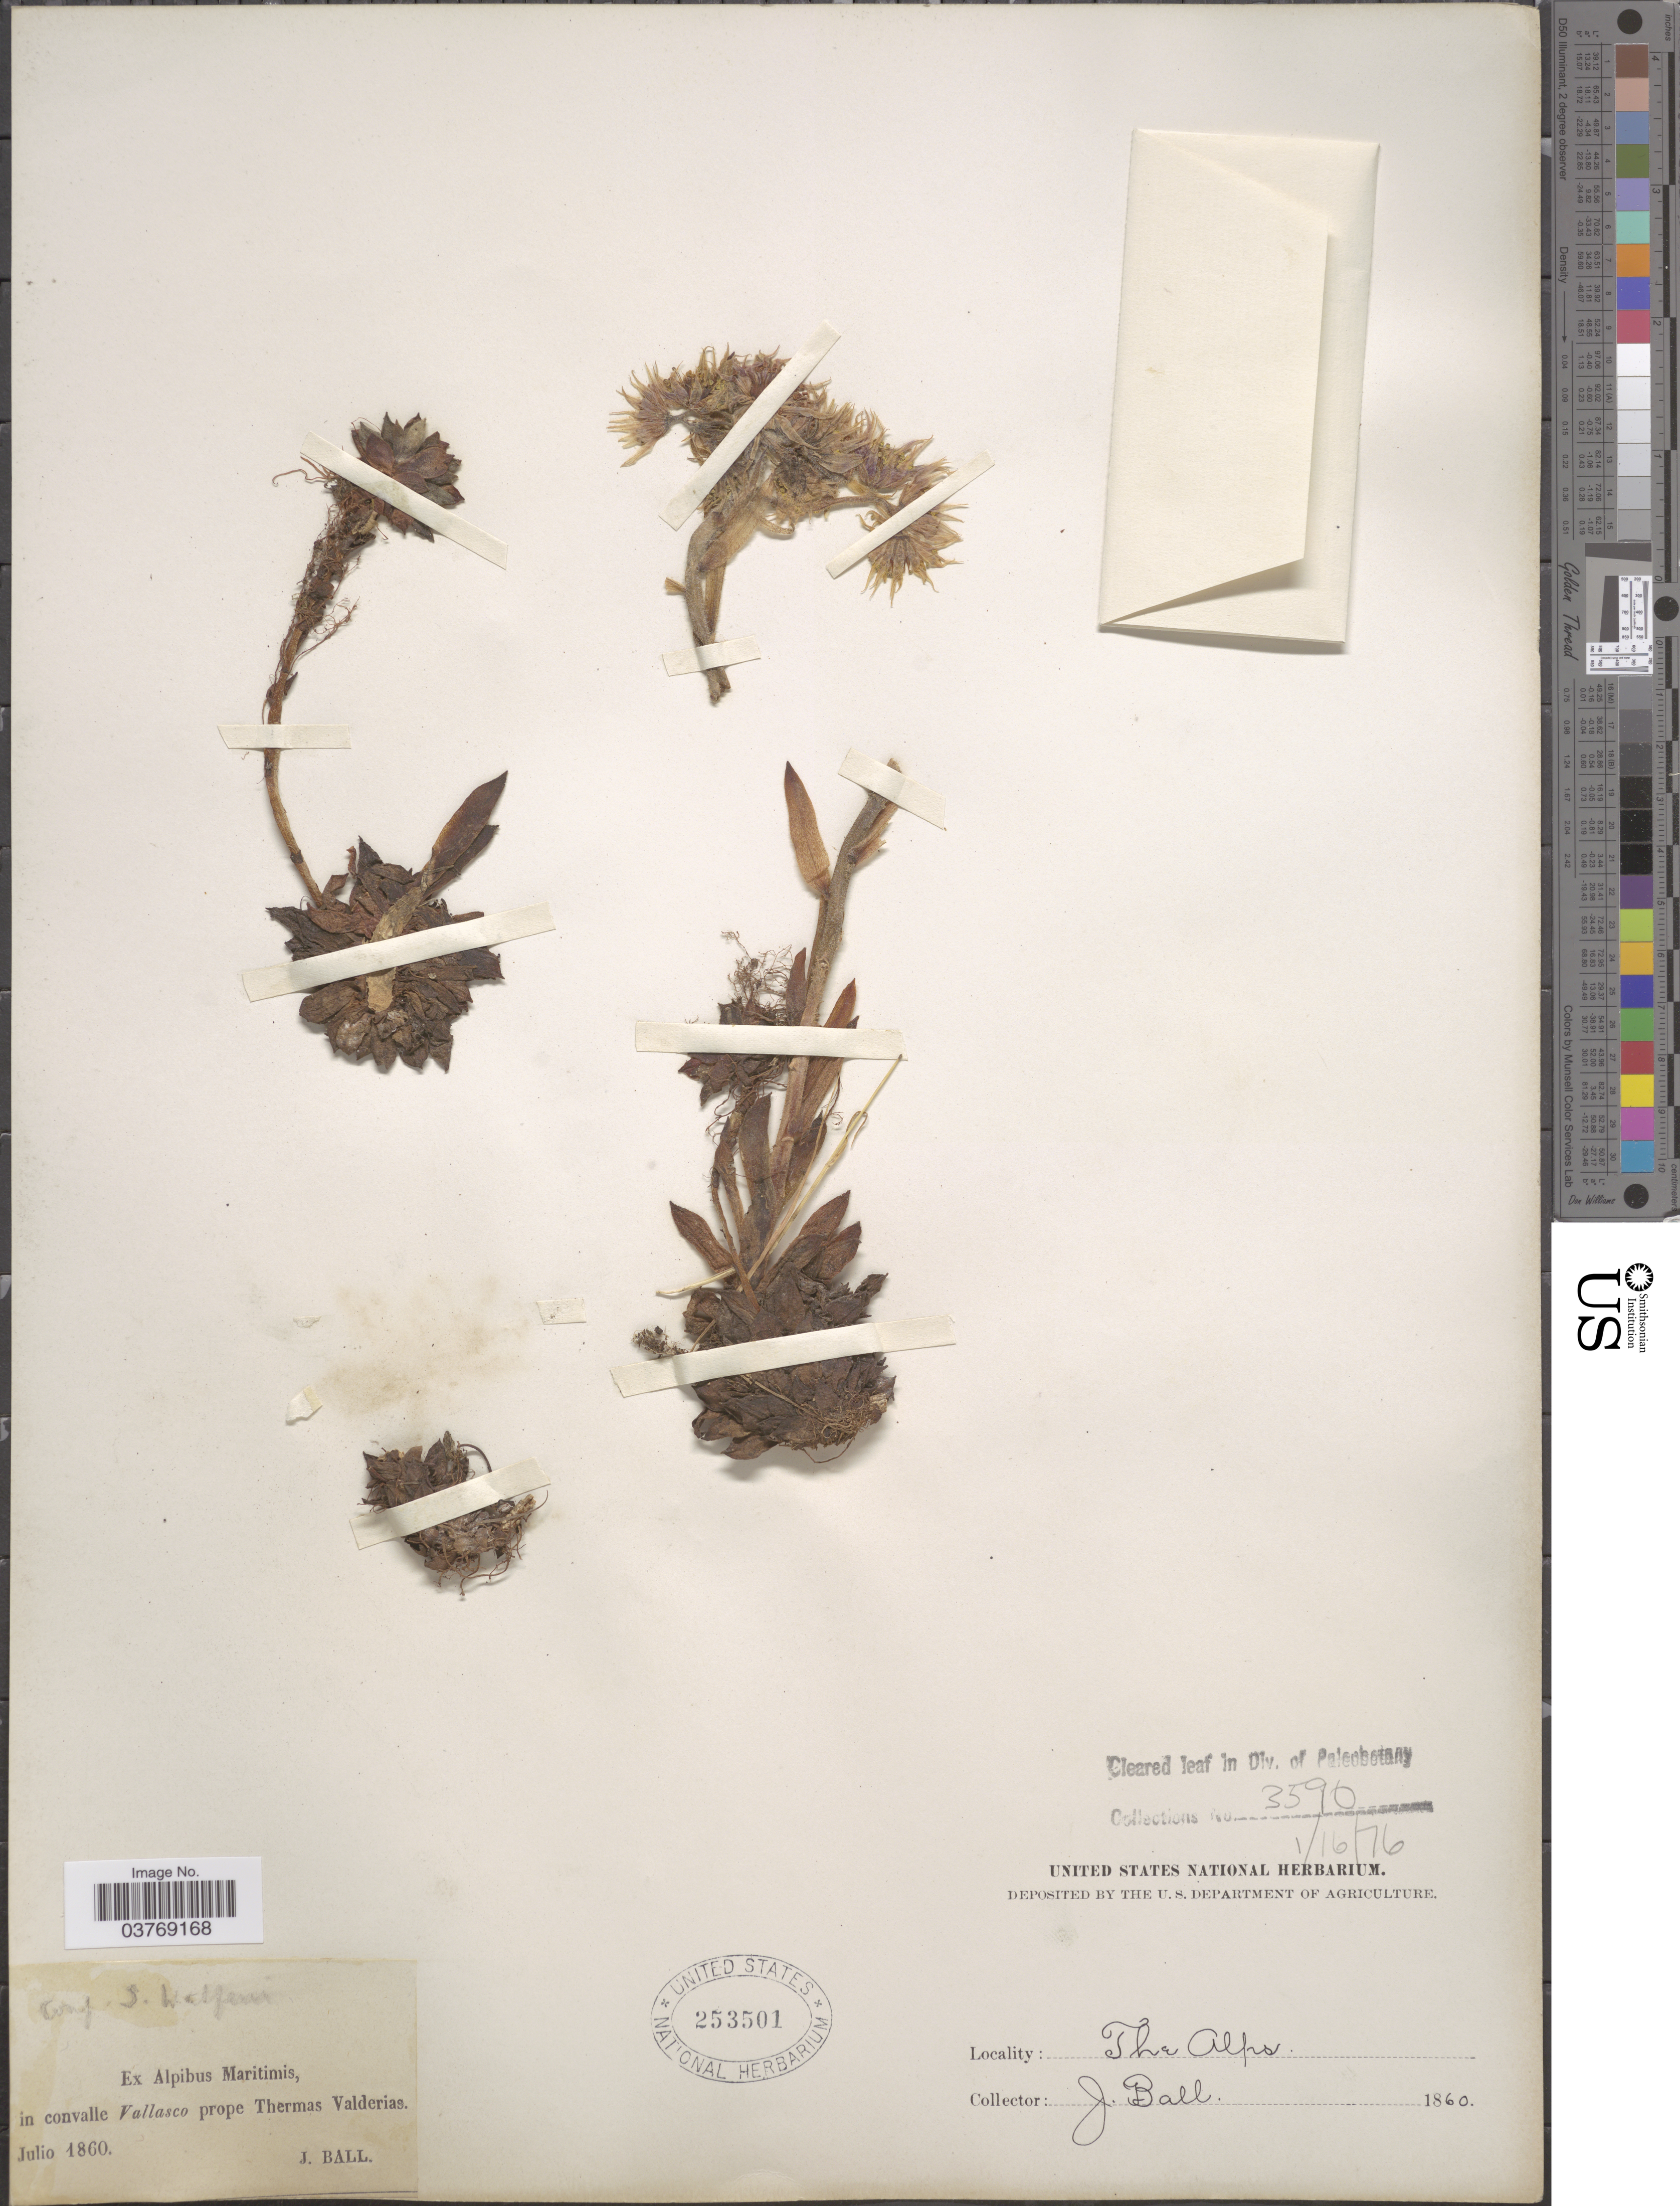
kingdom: Plantae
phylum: Tracheophyta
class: Magnoliopsida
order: Saxifragales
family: Crassulaceae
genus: Sempervivum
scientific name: Sempervivum wulfenii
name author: Hoppe ex Mert. & W.D.J. Koch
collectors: J. Ball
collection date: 1860-07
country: Italy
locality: The Alps. Ex Alpibus Maritimis, in convalle Vallasco prope Thermas Valderias.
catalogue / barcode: US 253501